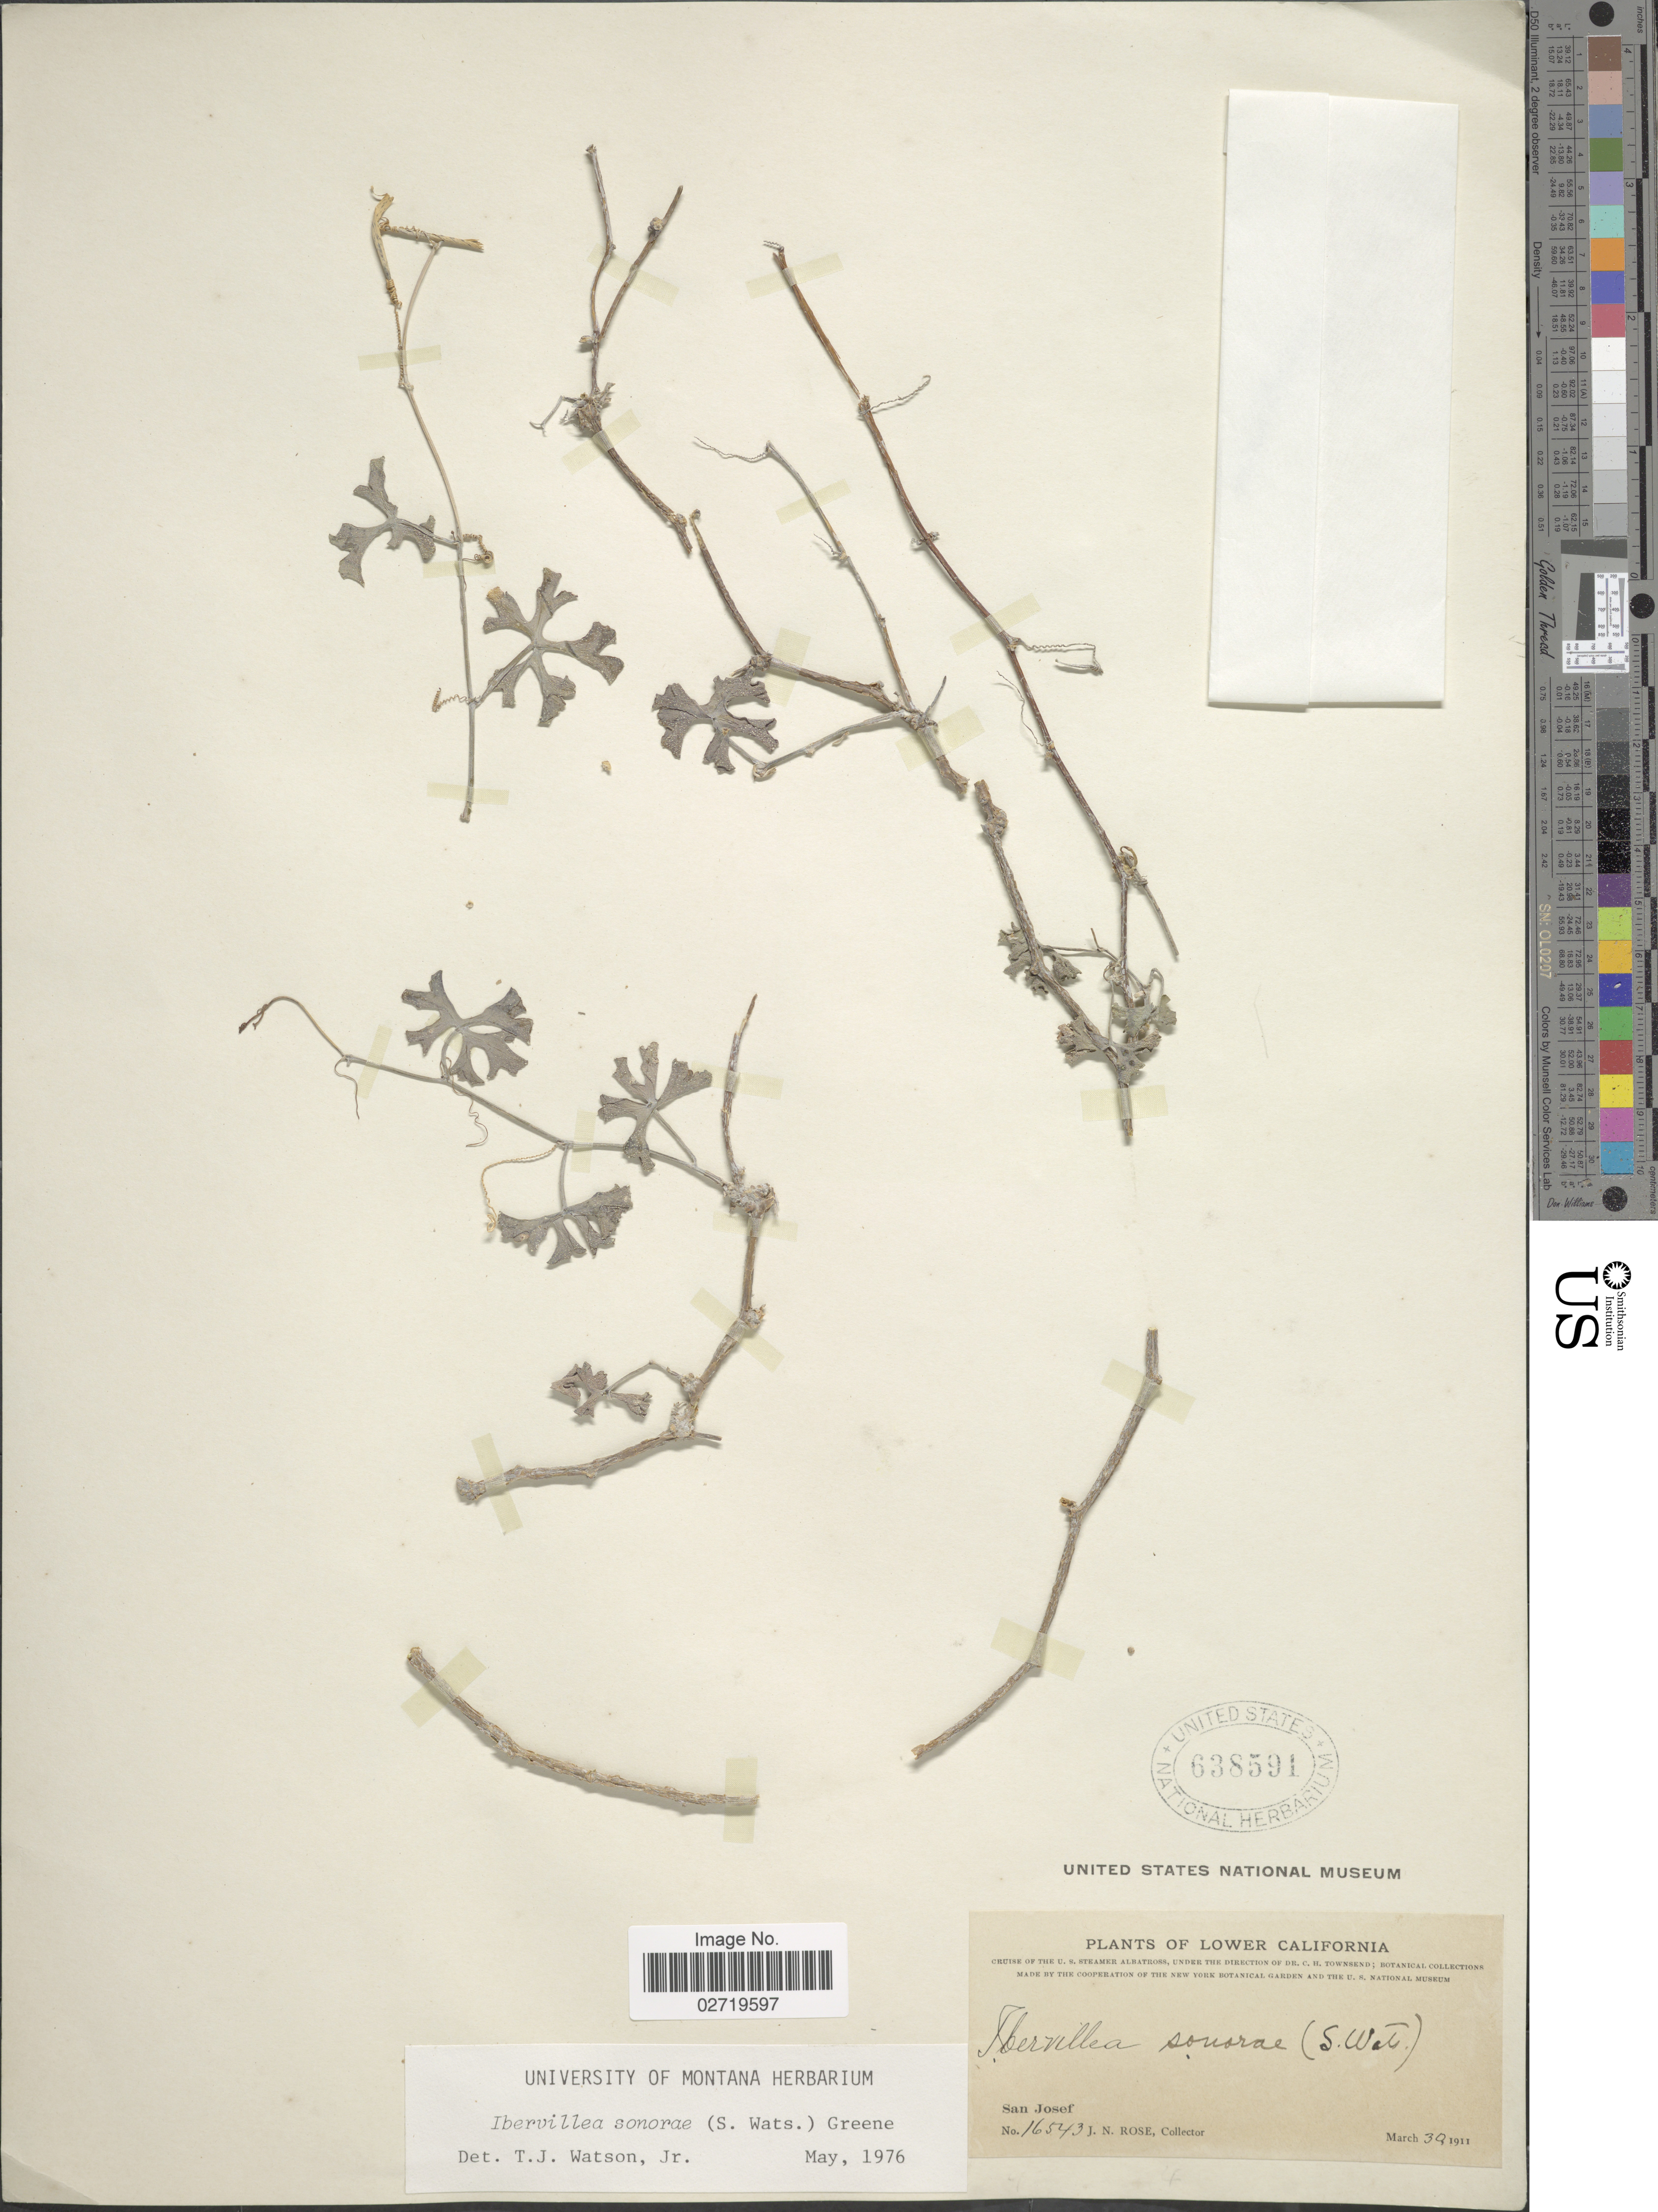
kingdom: Plantae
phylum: Tracheophyta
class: Magnoliopsida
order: Cucurbitales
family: Cucurbitaceae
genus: Ibervillea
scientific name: Ibervillea sonorae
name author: (S. Watson) Greene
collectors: J. N. Rose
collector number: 16543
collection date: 1911-03-30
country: Mexico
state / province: Baja California Sur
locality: Lower California, San Josef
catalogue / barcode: US 638591